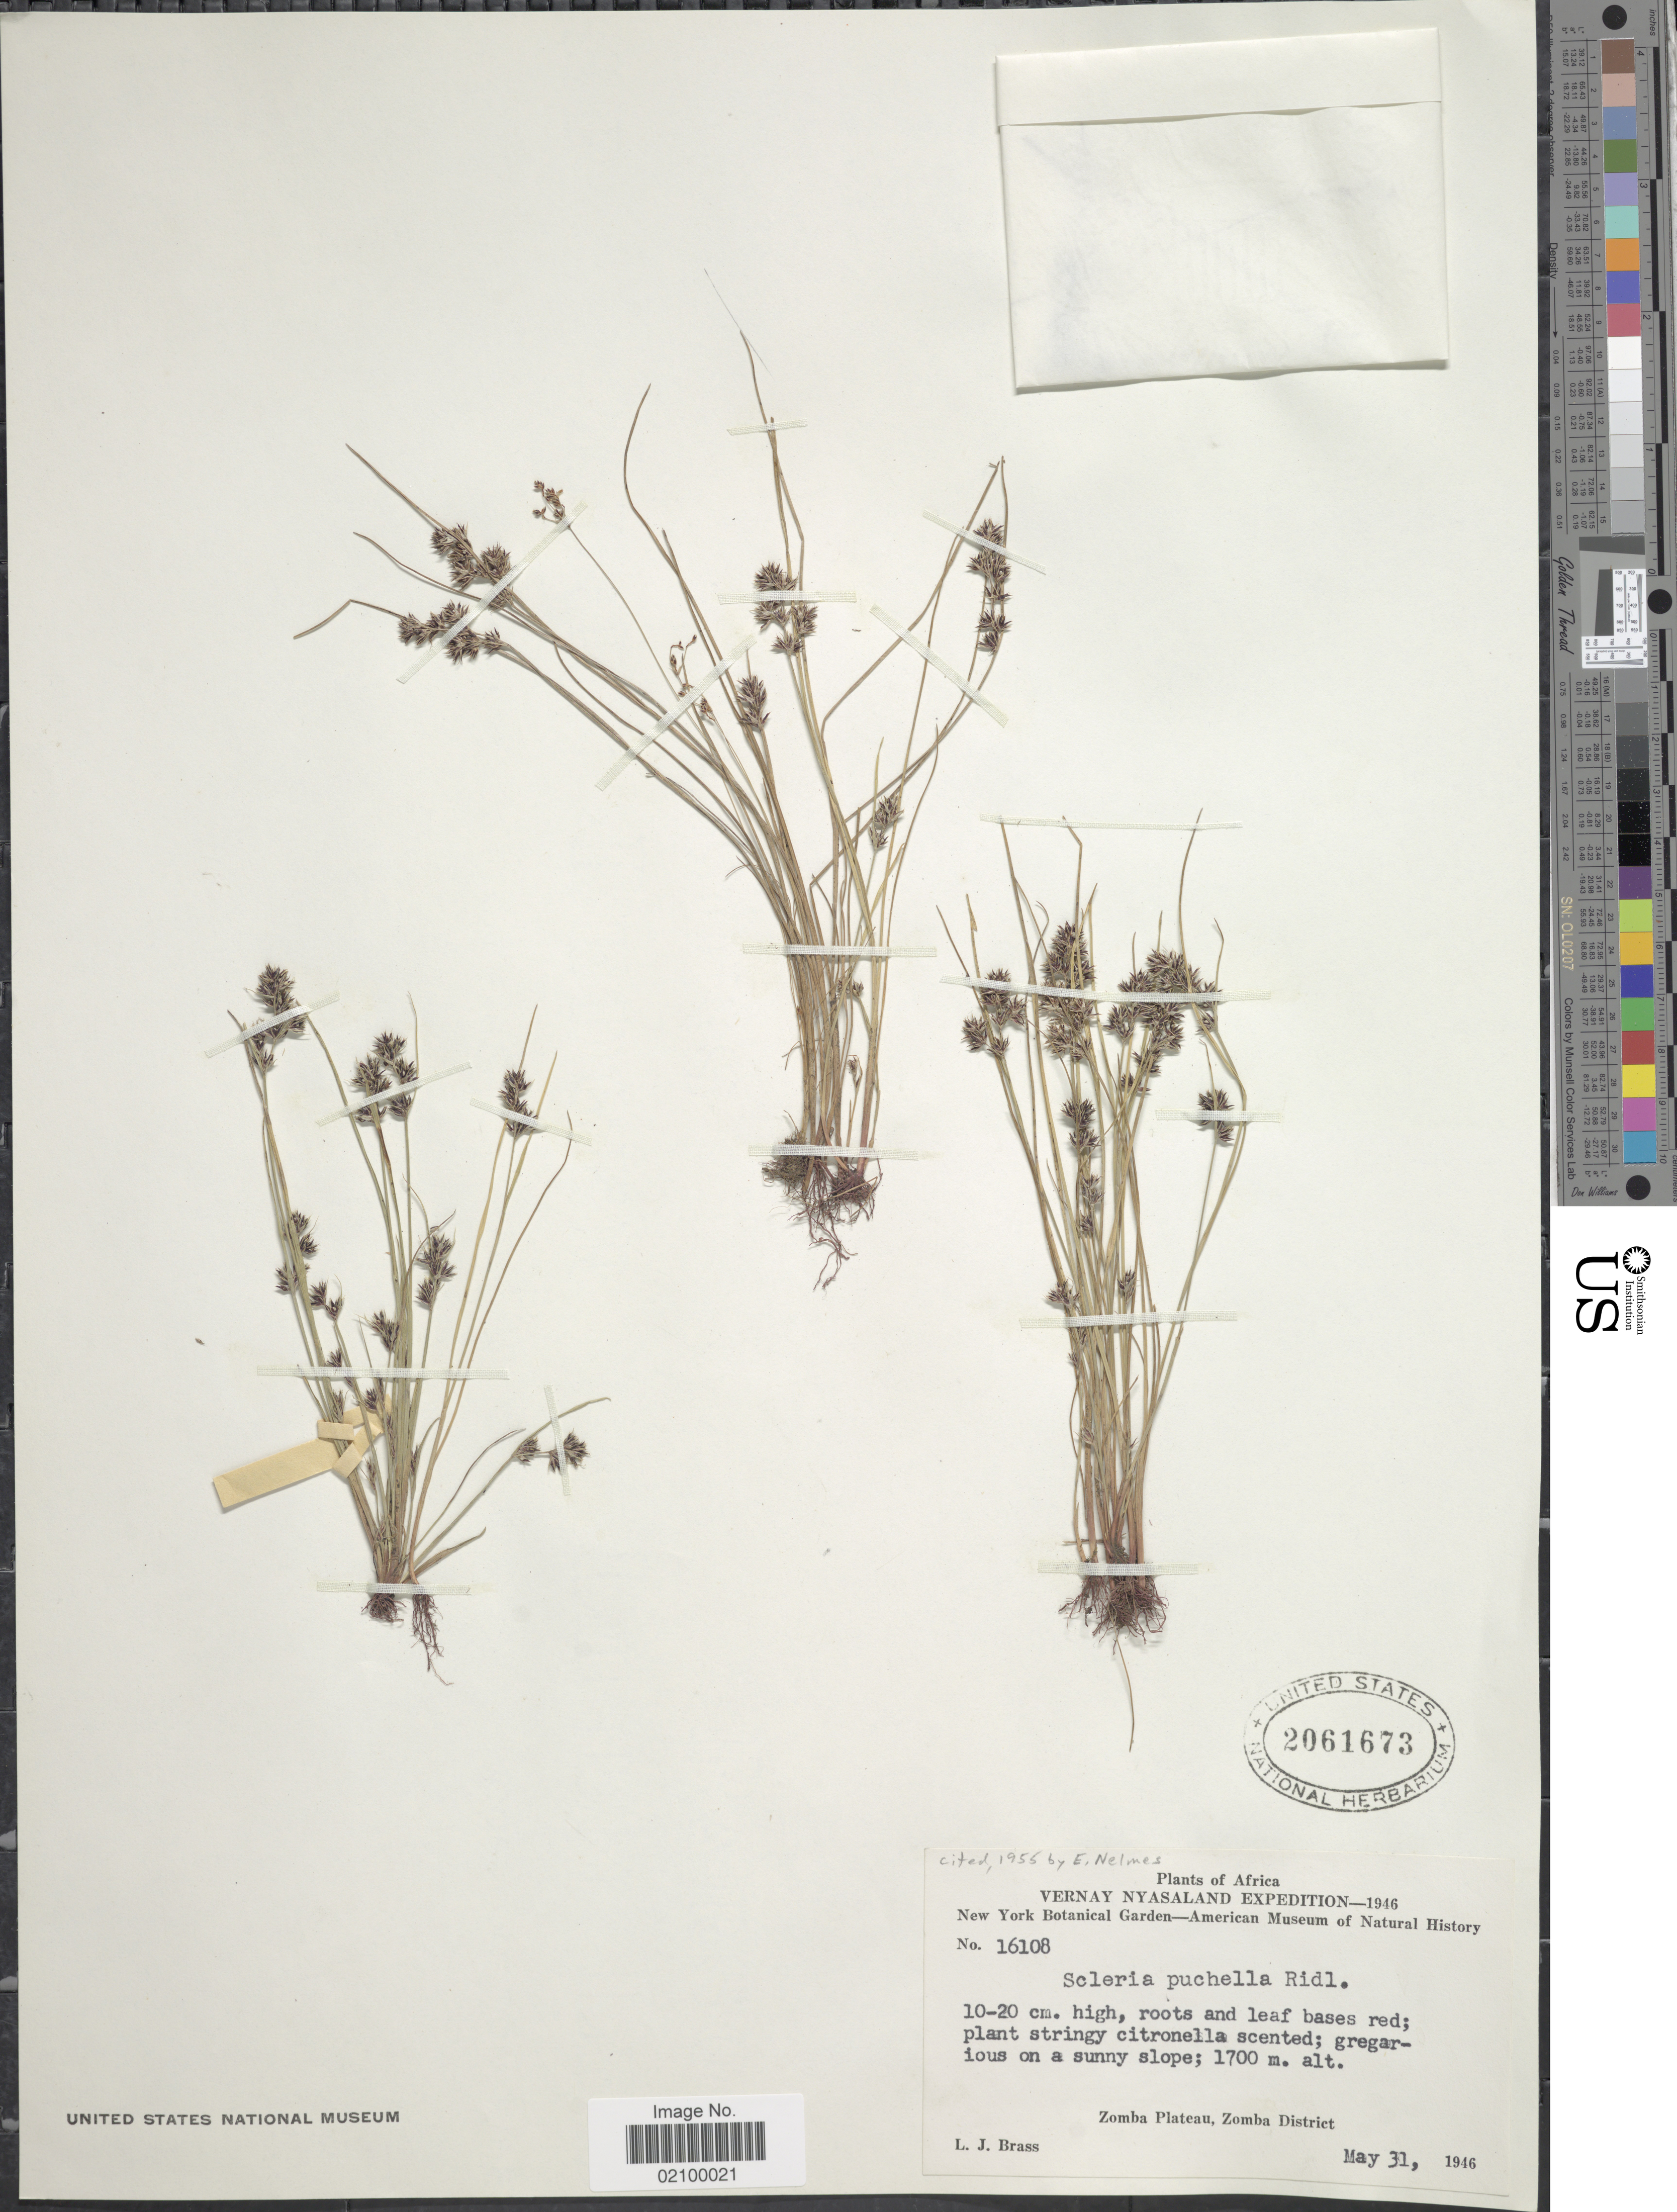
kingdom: Plantae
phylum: Tracheophyta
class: Liliopsida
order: Poales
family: Cyperaceae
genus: Scleria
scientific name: Scleria pulchella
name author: Ridl.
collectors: L. J. Brass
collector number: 16108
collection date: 1946-05-31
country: Malawi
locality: Vernay Nyasaland. Zomba Plateau, Zomba District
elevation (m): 1700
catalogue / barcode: US 2061673